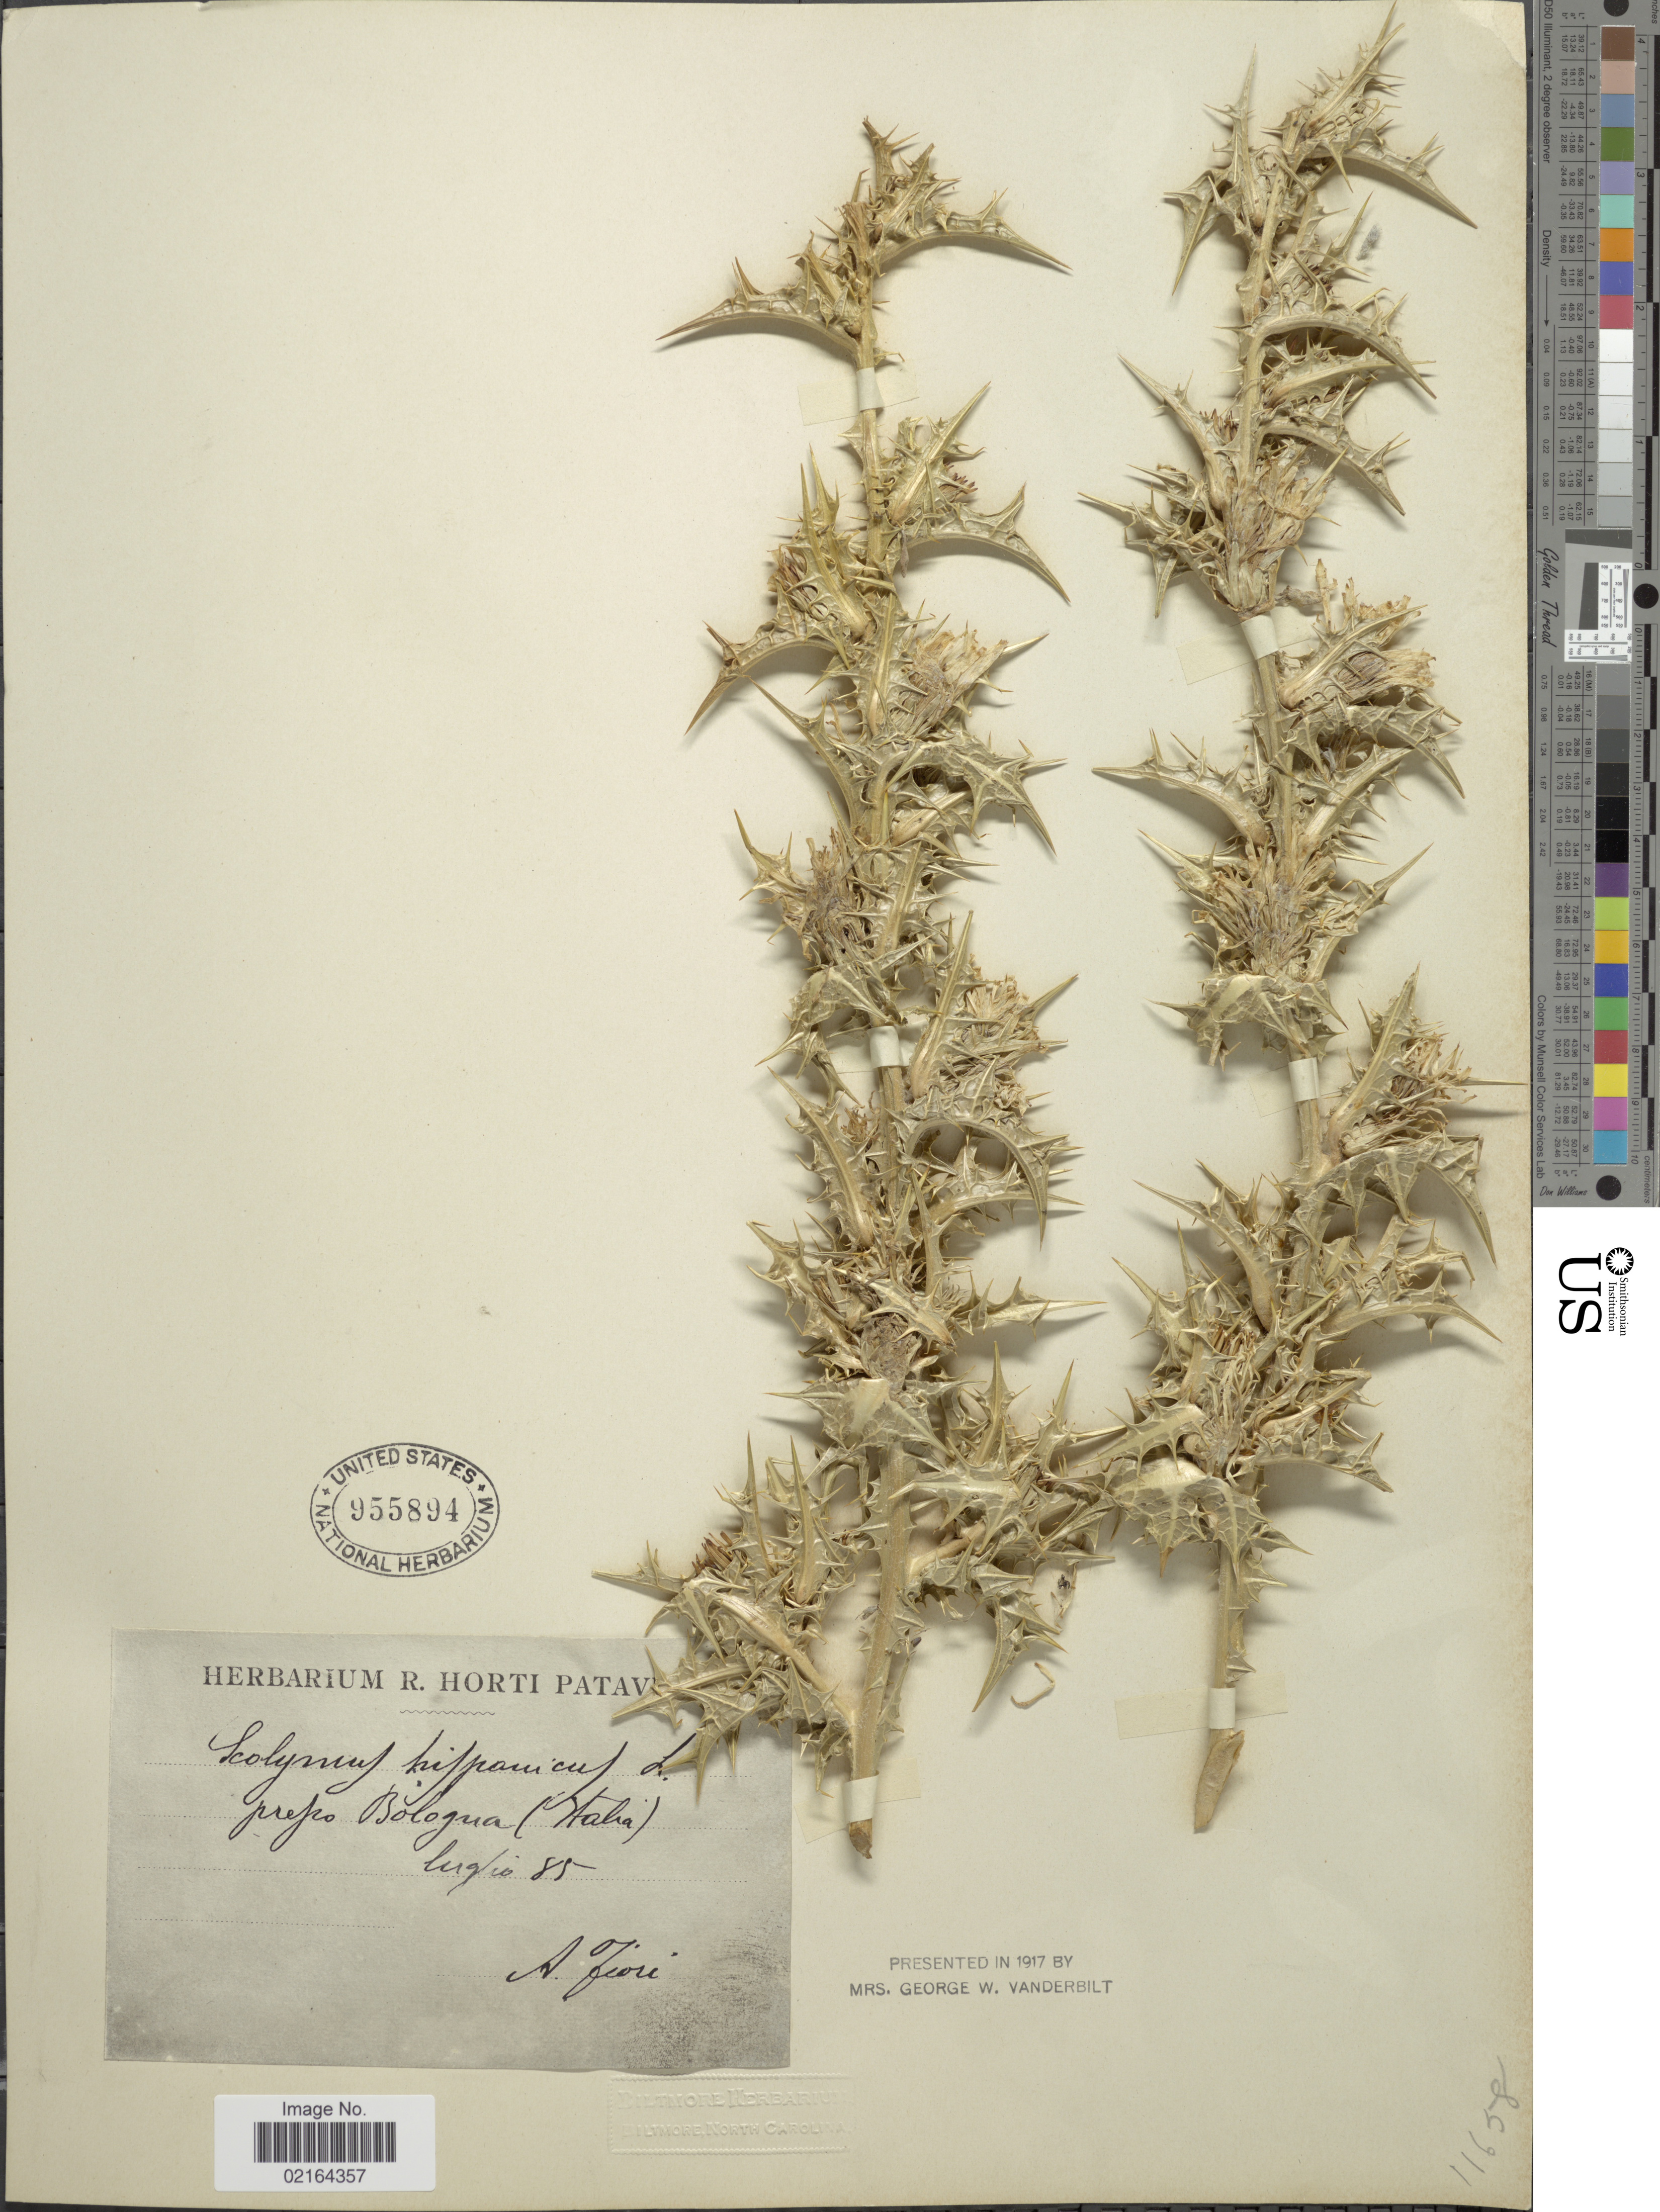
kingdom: Plantae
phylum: Tracheophyta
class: Magnoliopsida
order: Asterales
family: Asteraceae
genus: Scolymus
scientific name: Scolymus hispanicus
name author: L.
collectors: A. Fiori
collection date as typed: Transcribed d/m/y: /8/85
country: Italy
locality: Prope Bologua (Italia)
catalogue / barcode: US 955894